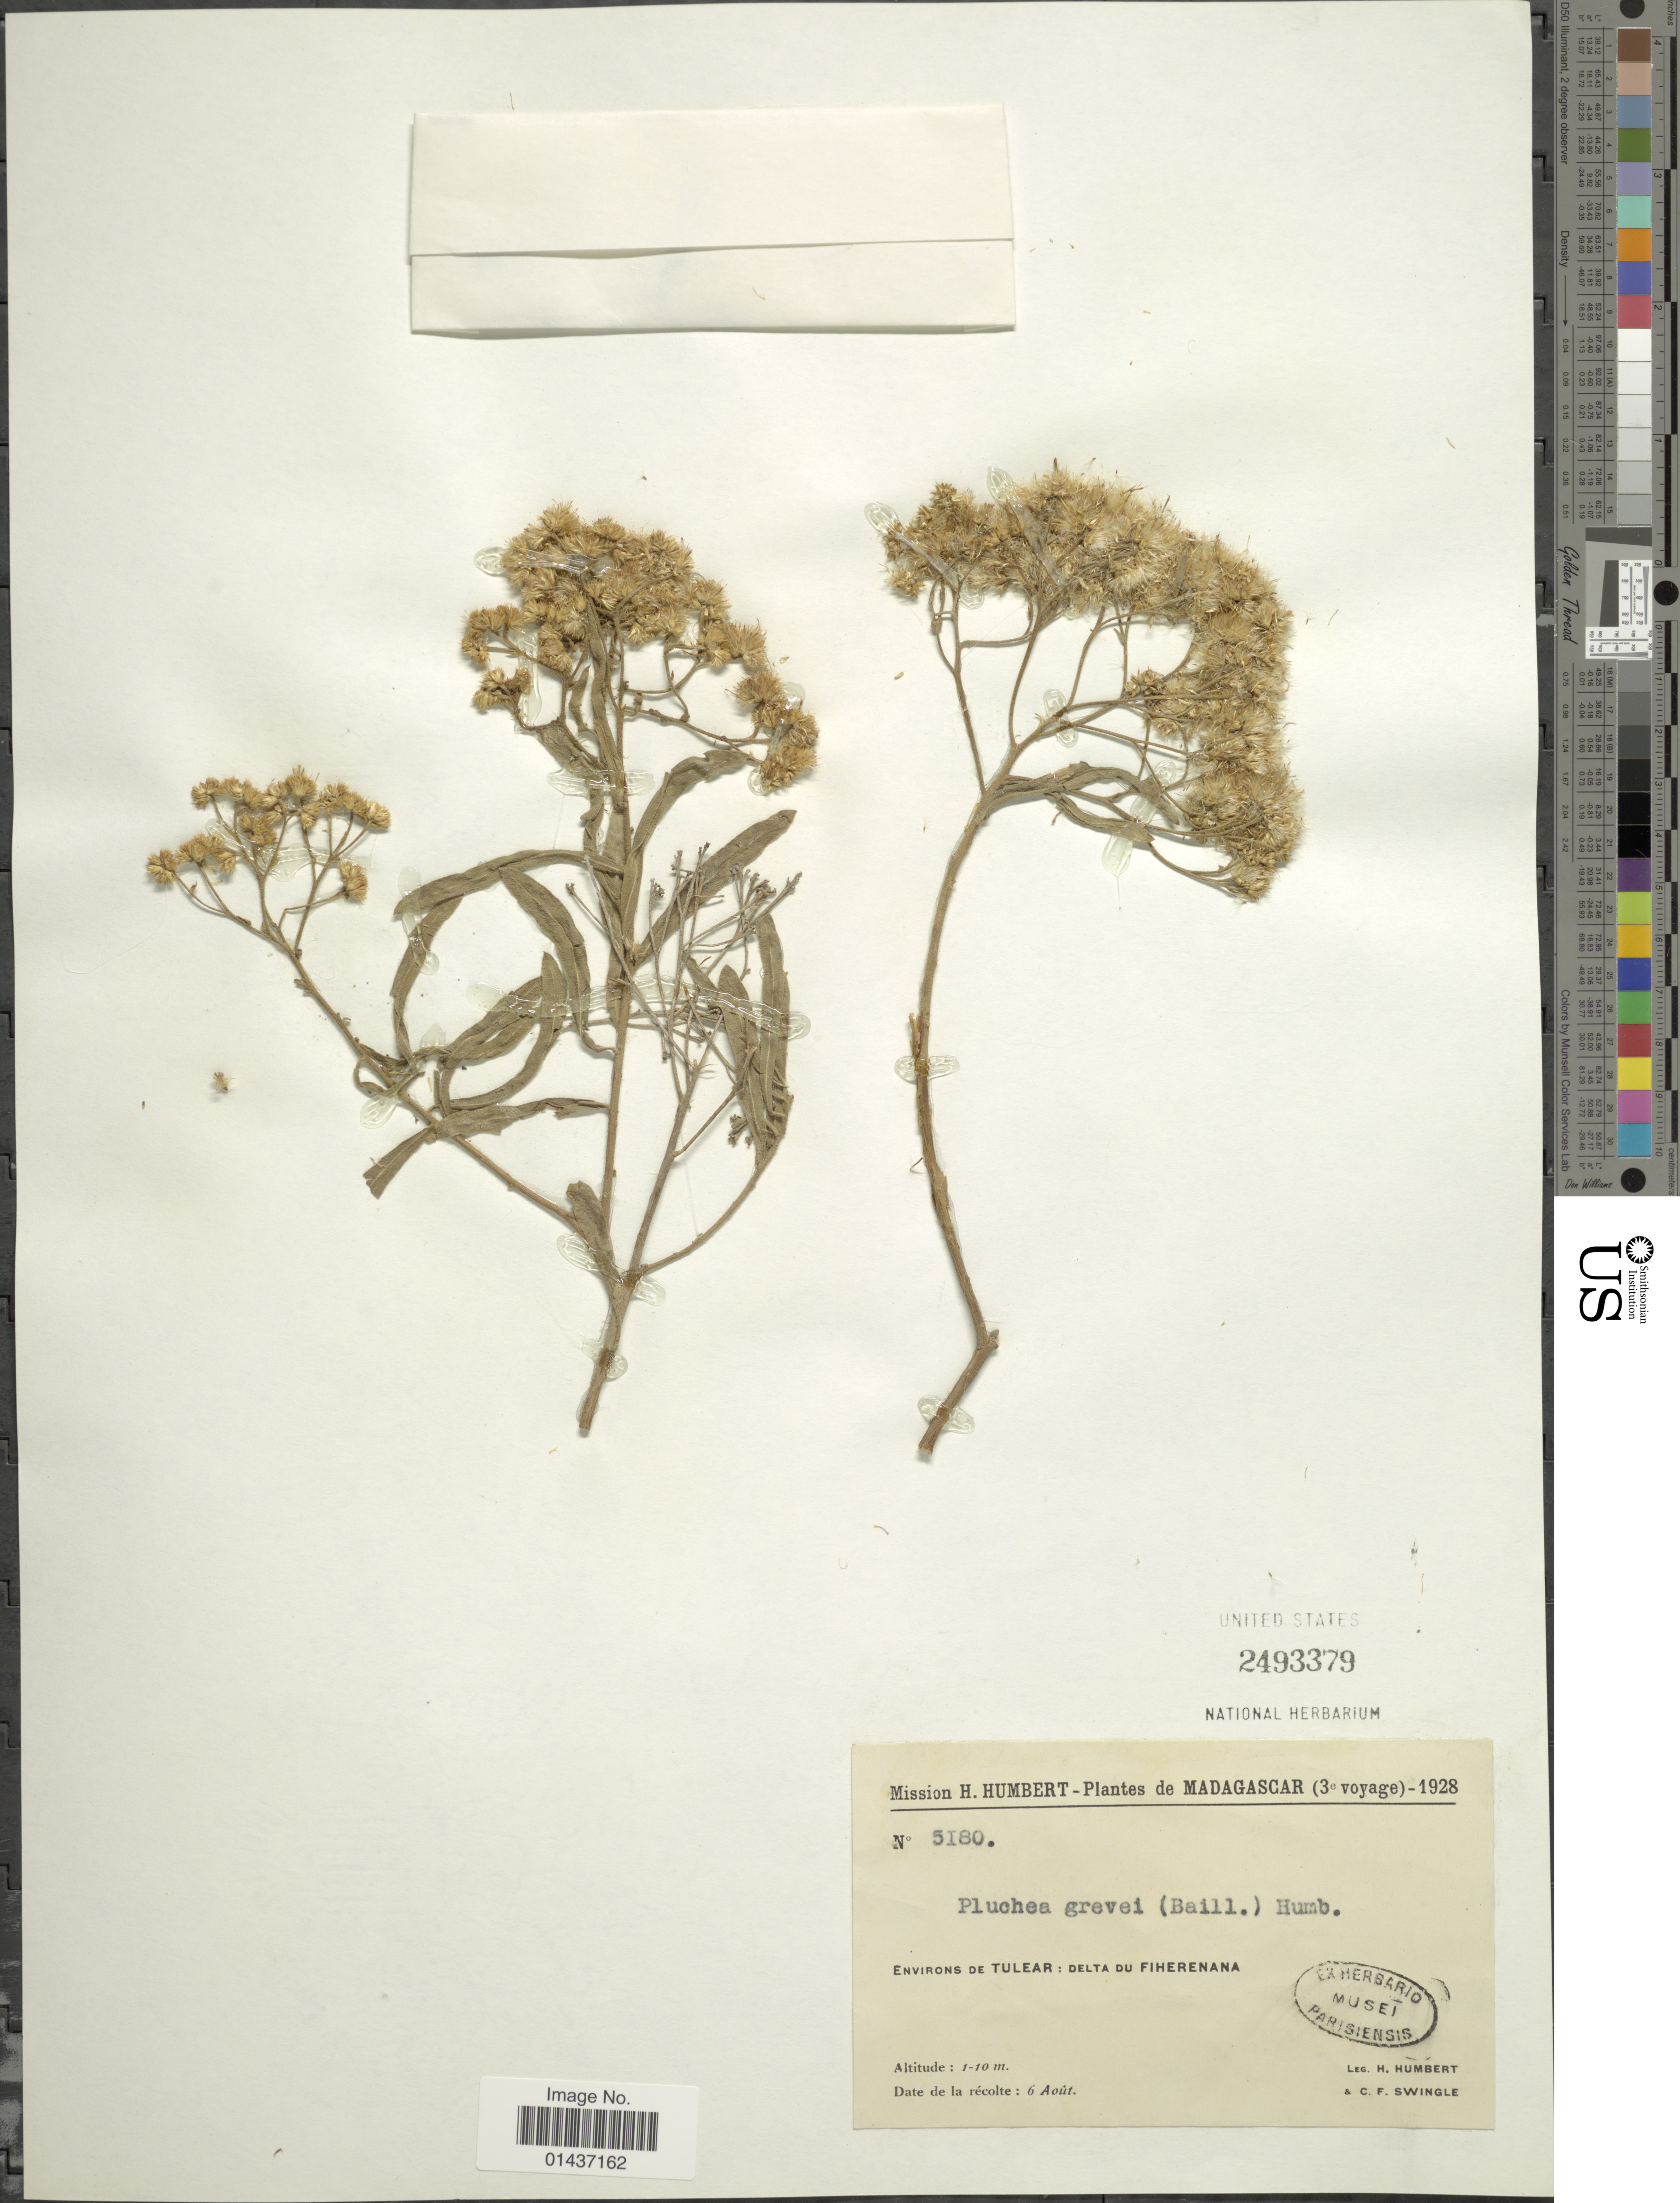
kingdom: Plantae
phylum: Tracheophyta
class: Magnoliopsida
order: Asterales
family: Asteraceae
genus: Pluchea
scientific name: Pluchea grevei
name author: (Baill.) Humbert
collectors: H. Humbert & C. Swingle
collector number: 5180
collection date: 1928-08-06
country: Madagascar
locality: Environs de Tulear: Delta du Fiherenana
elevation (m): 1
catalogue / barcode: US 2493379